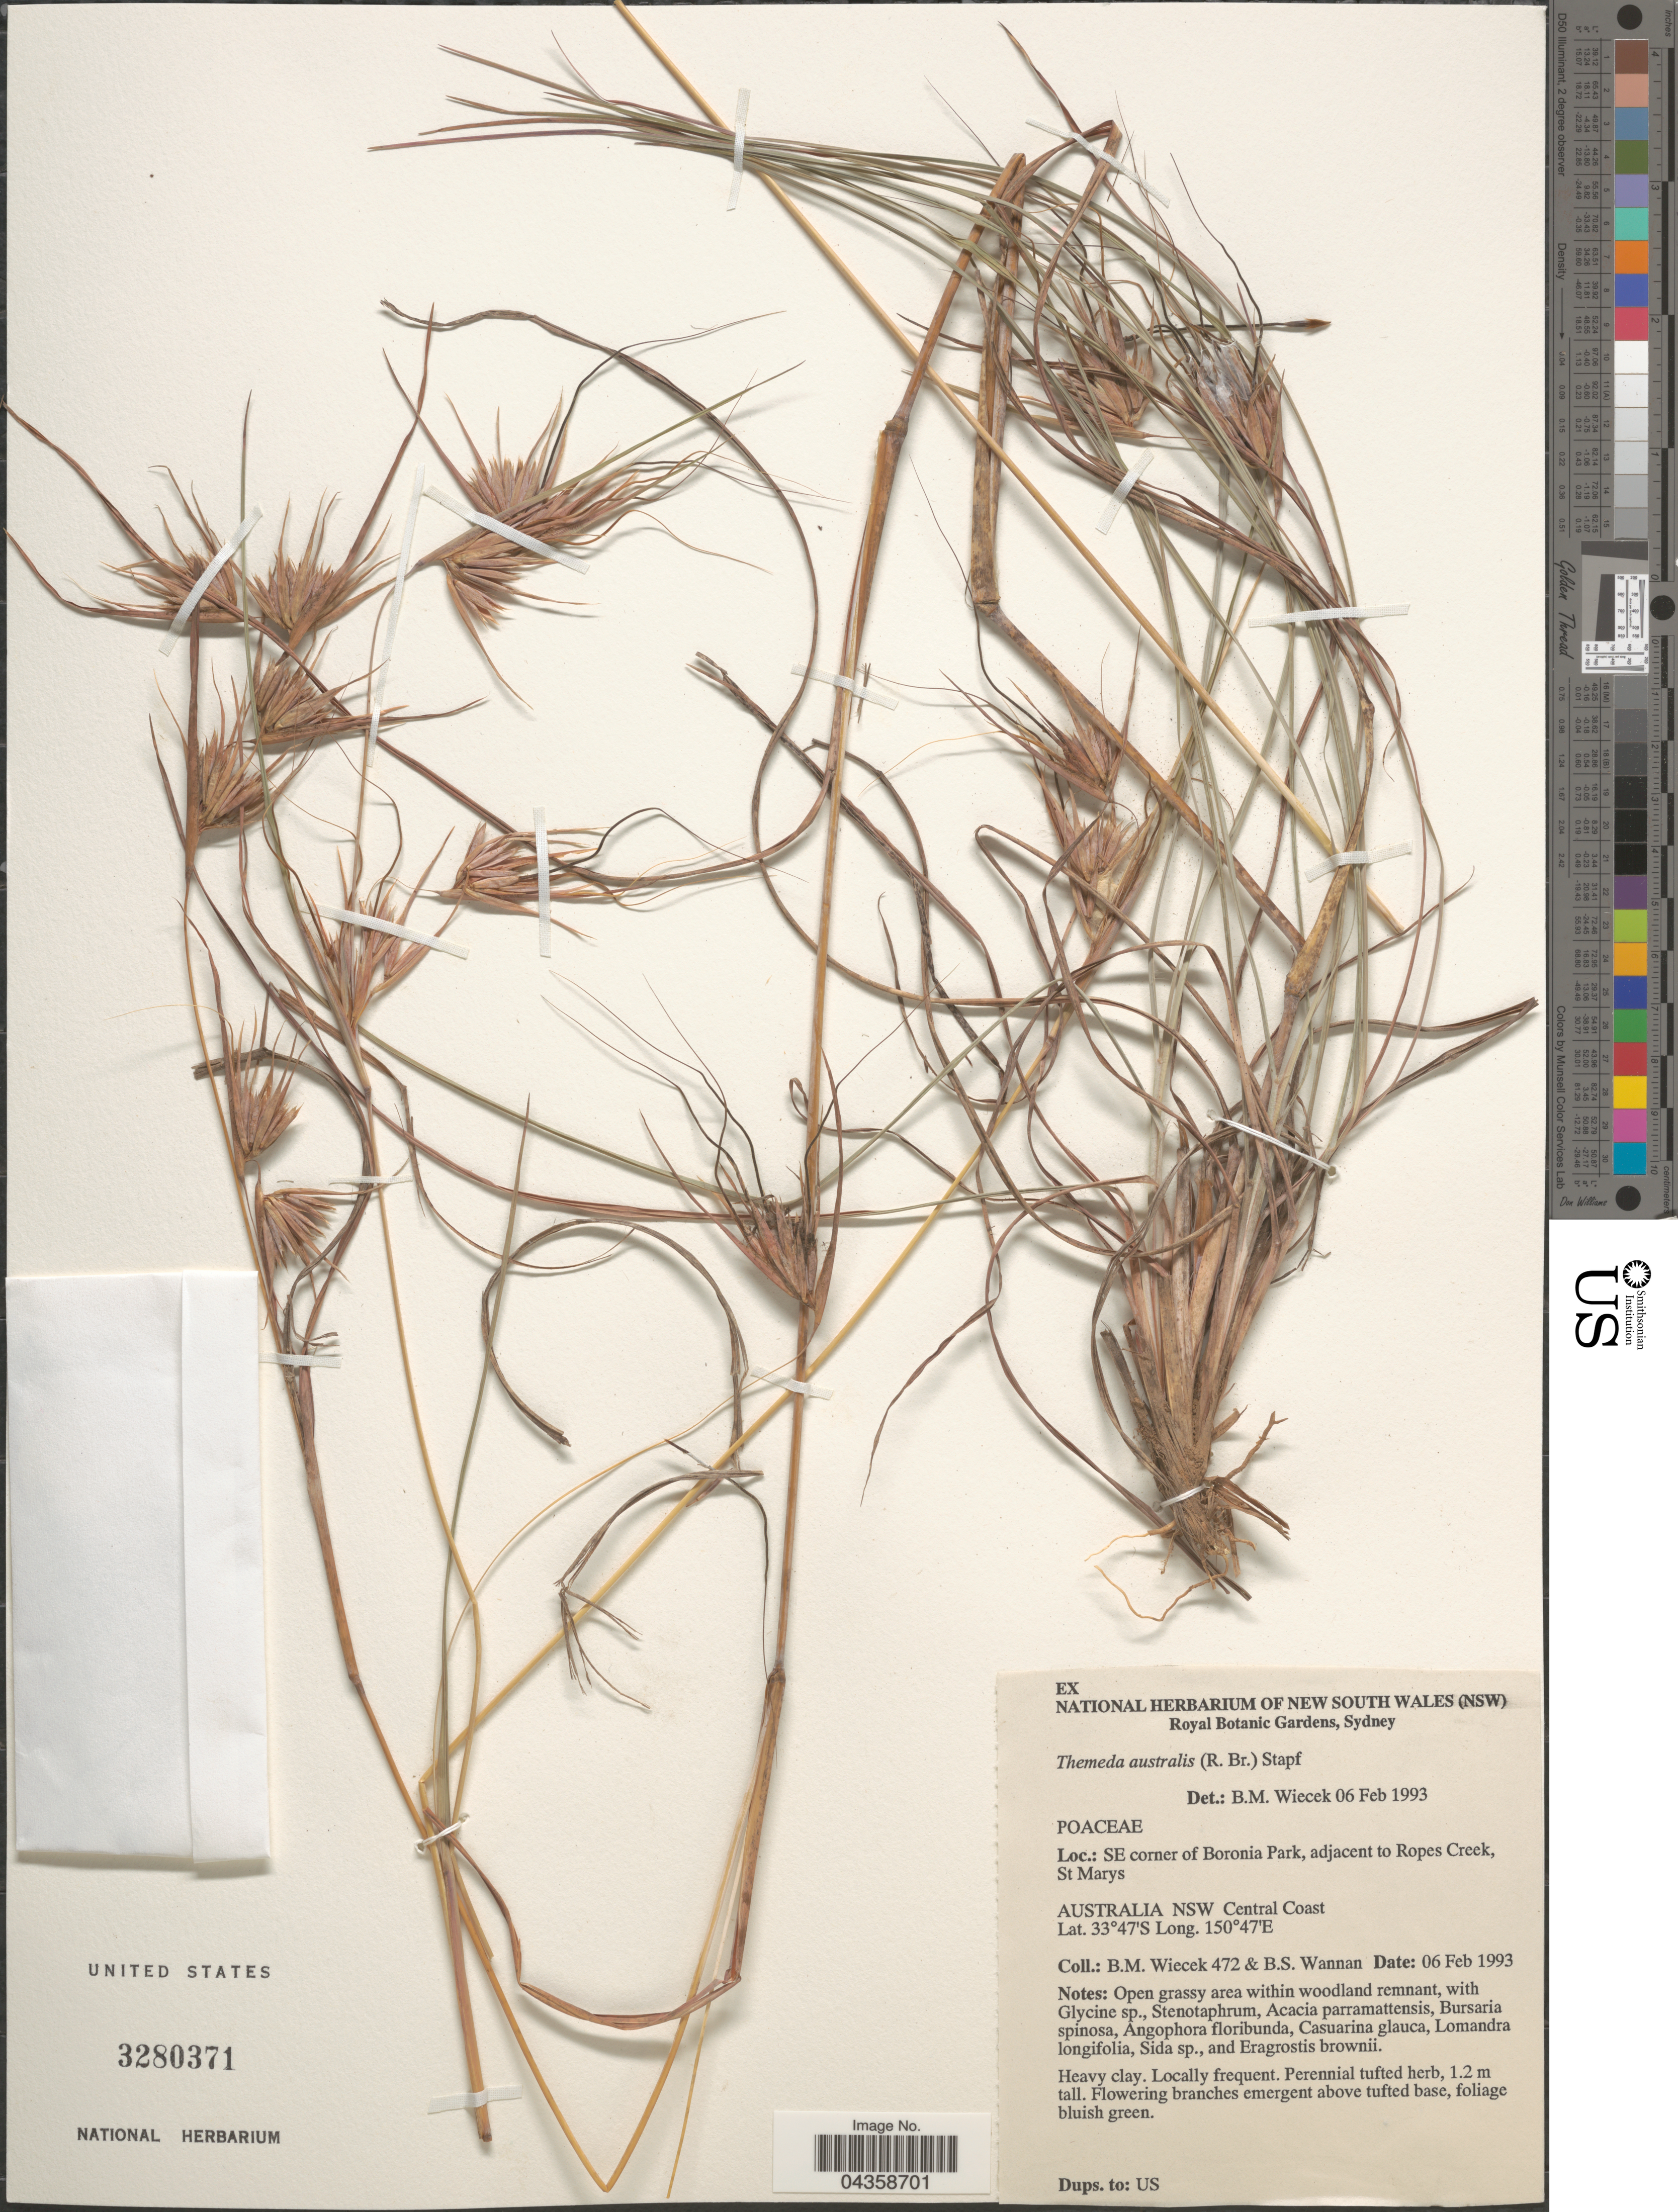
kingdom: Plantae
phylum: Tracheophyta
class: Liliopsida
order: Poales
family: Poaceae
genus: Themeda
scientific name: Themeda triandra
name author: Forssk.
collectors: B. Wiecek & B. Wannan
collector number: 472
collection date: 1993-02-06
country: Australia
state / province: New South Wales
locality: SE corner of Boronia Park, adjacent to Topes Creek, St Marys. NSW Central Coast.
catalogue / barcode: US 3280371